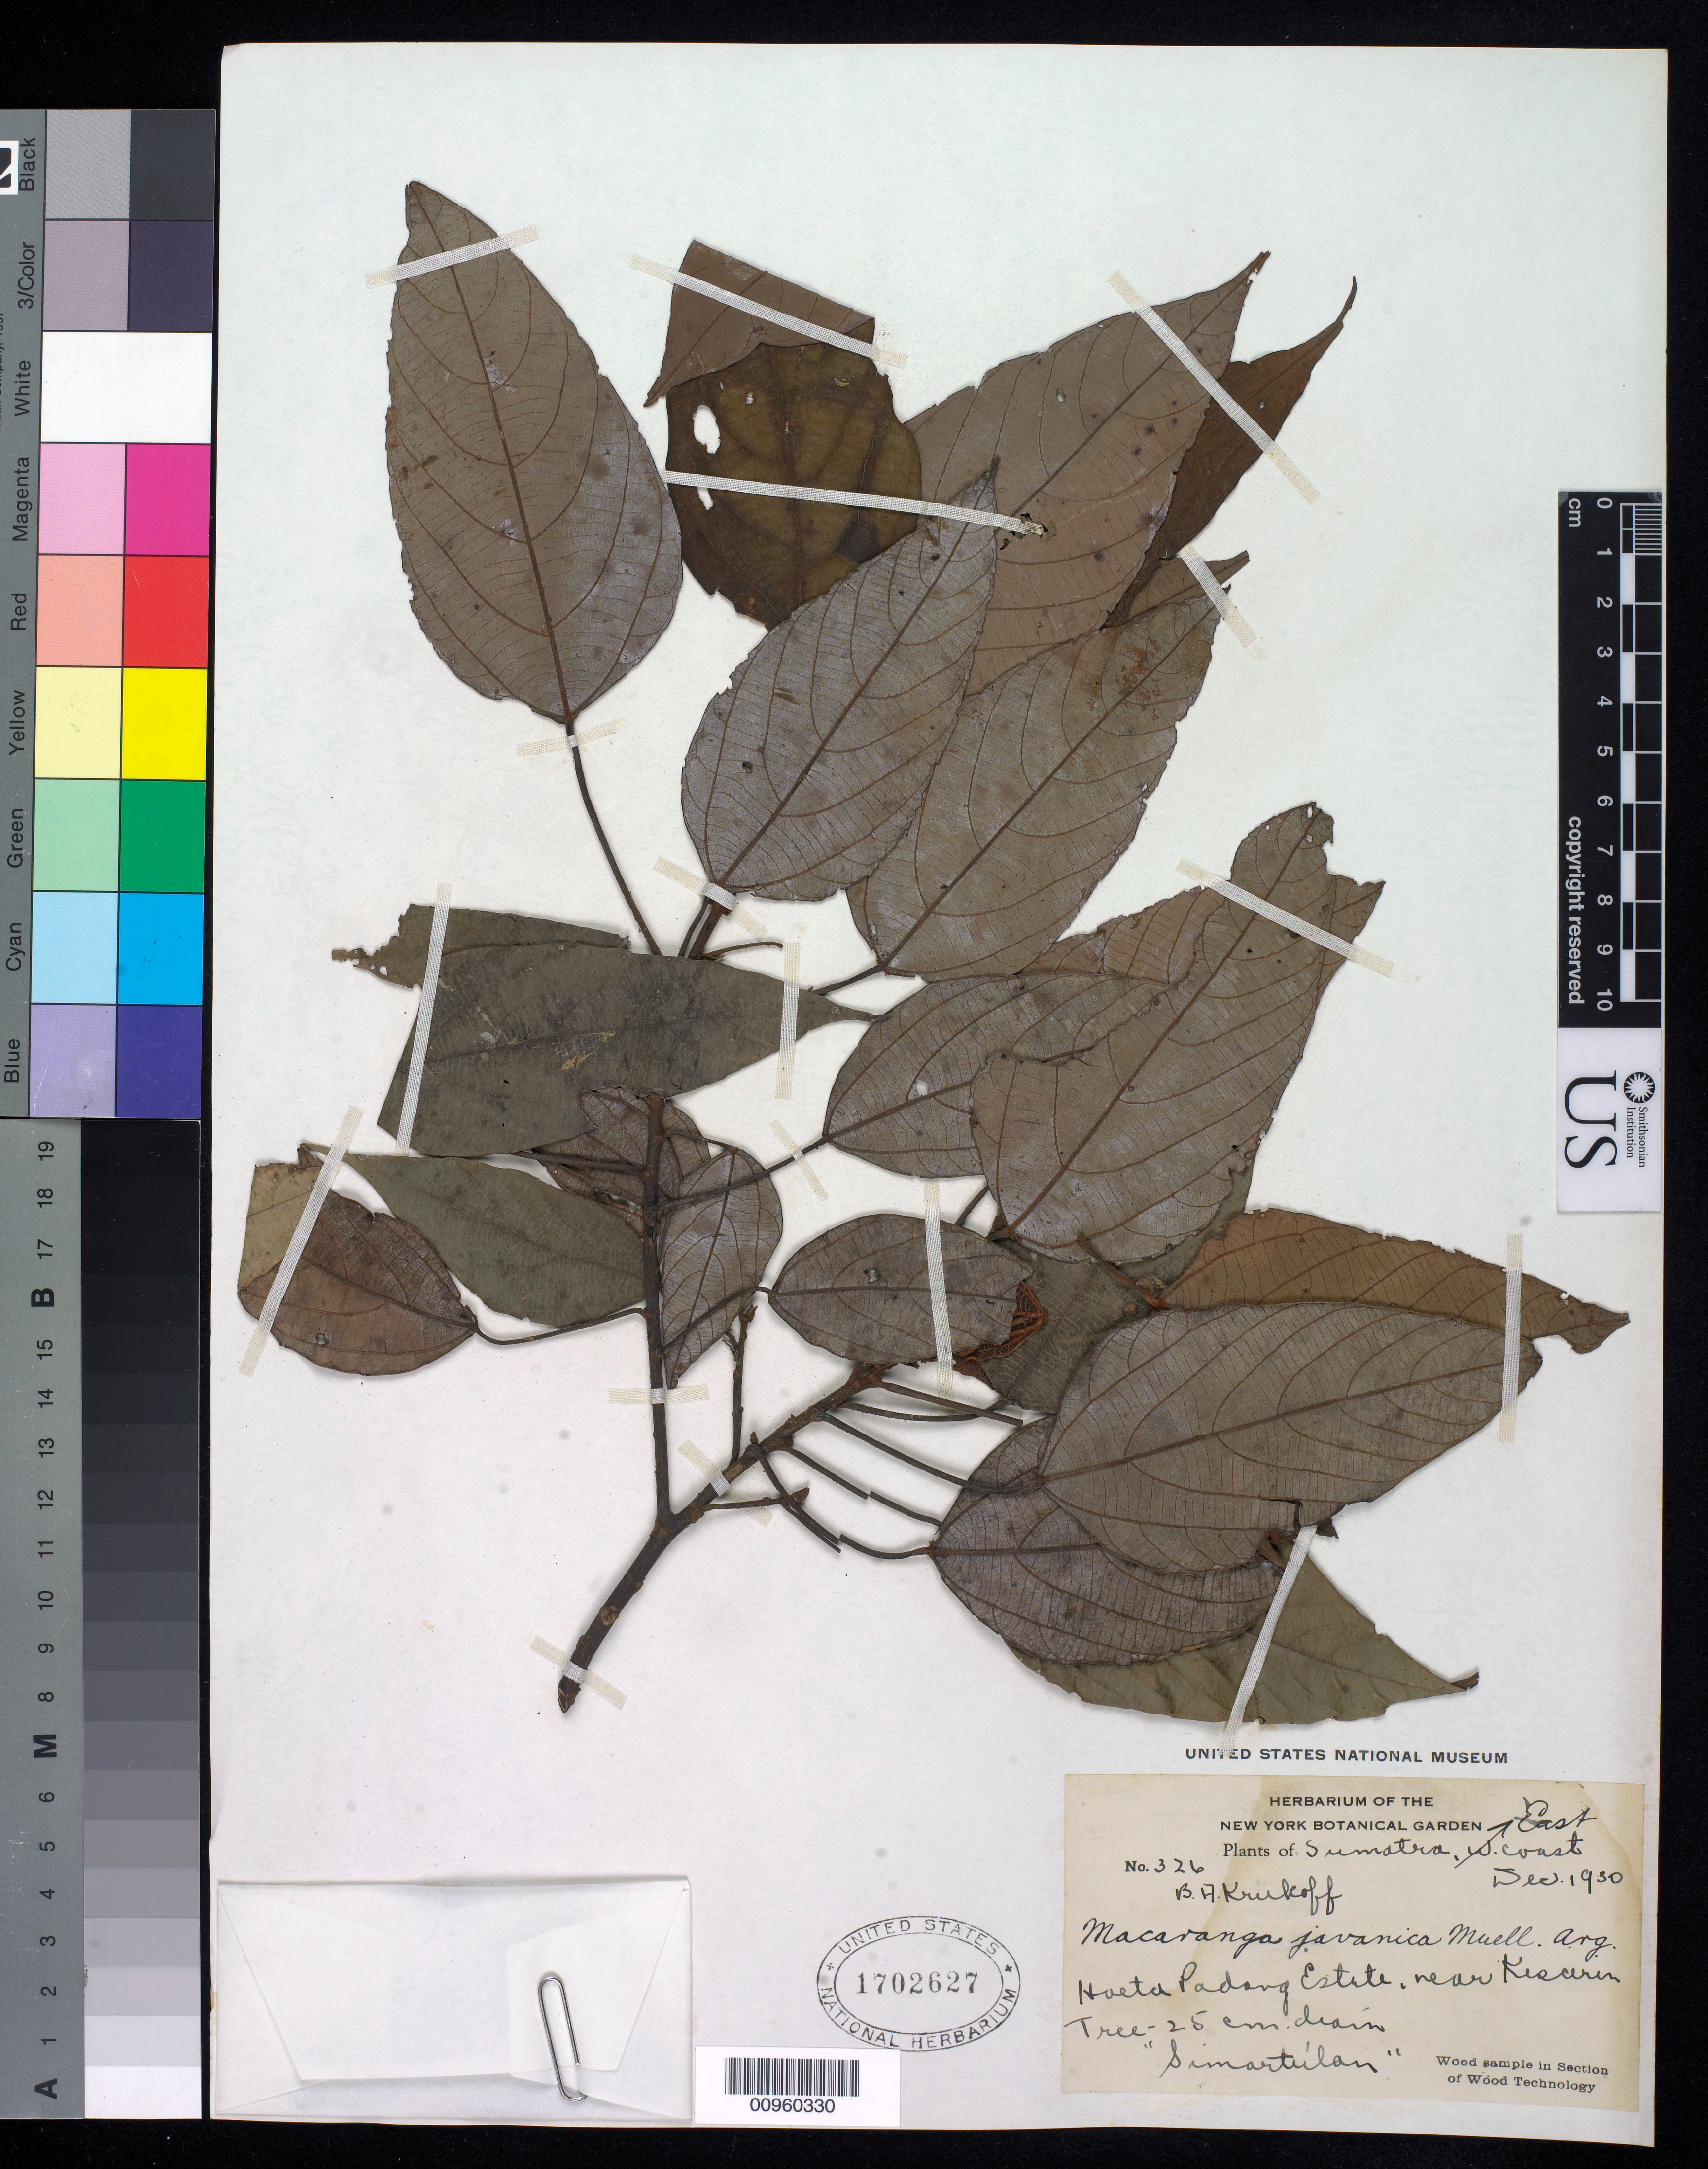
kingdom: Plantae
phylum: Tracheophyta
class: Magnoliopsida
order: Malpighiales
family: Euphorbiaceae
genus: Macaranga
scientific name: Macaranga javanica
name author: (Blume) Müll. Arg.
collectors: B. A. Krukoff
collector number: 326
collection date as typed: Dec 1930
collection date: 1930-12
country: Indonesia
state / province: Sumatra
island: Sumatra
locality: East Coast, Haeta Padang Estate, near Kescirin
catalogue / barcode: US 1702627